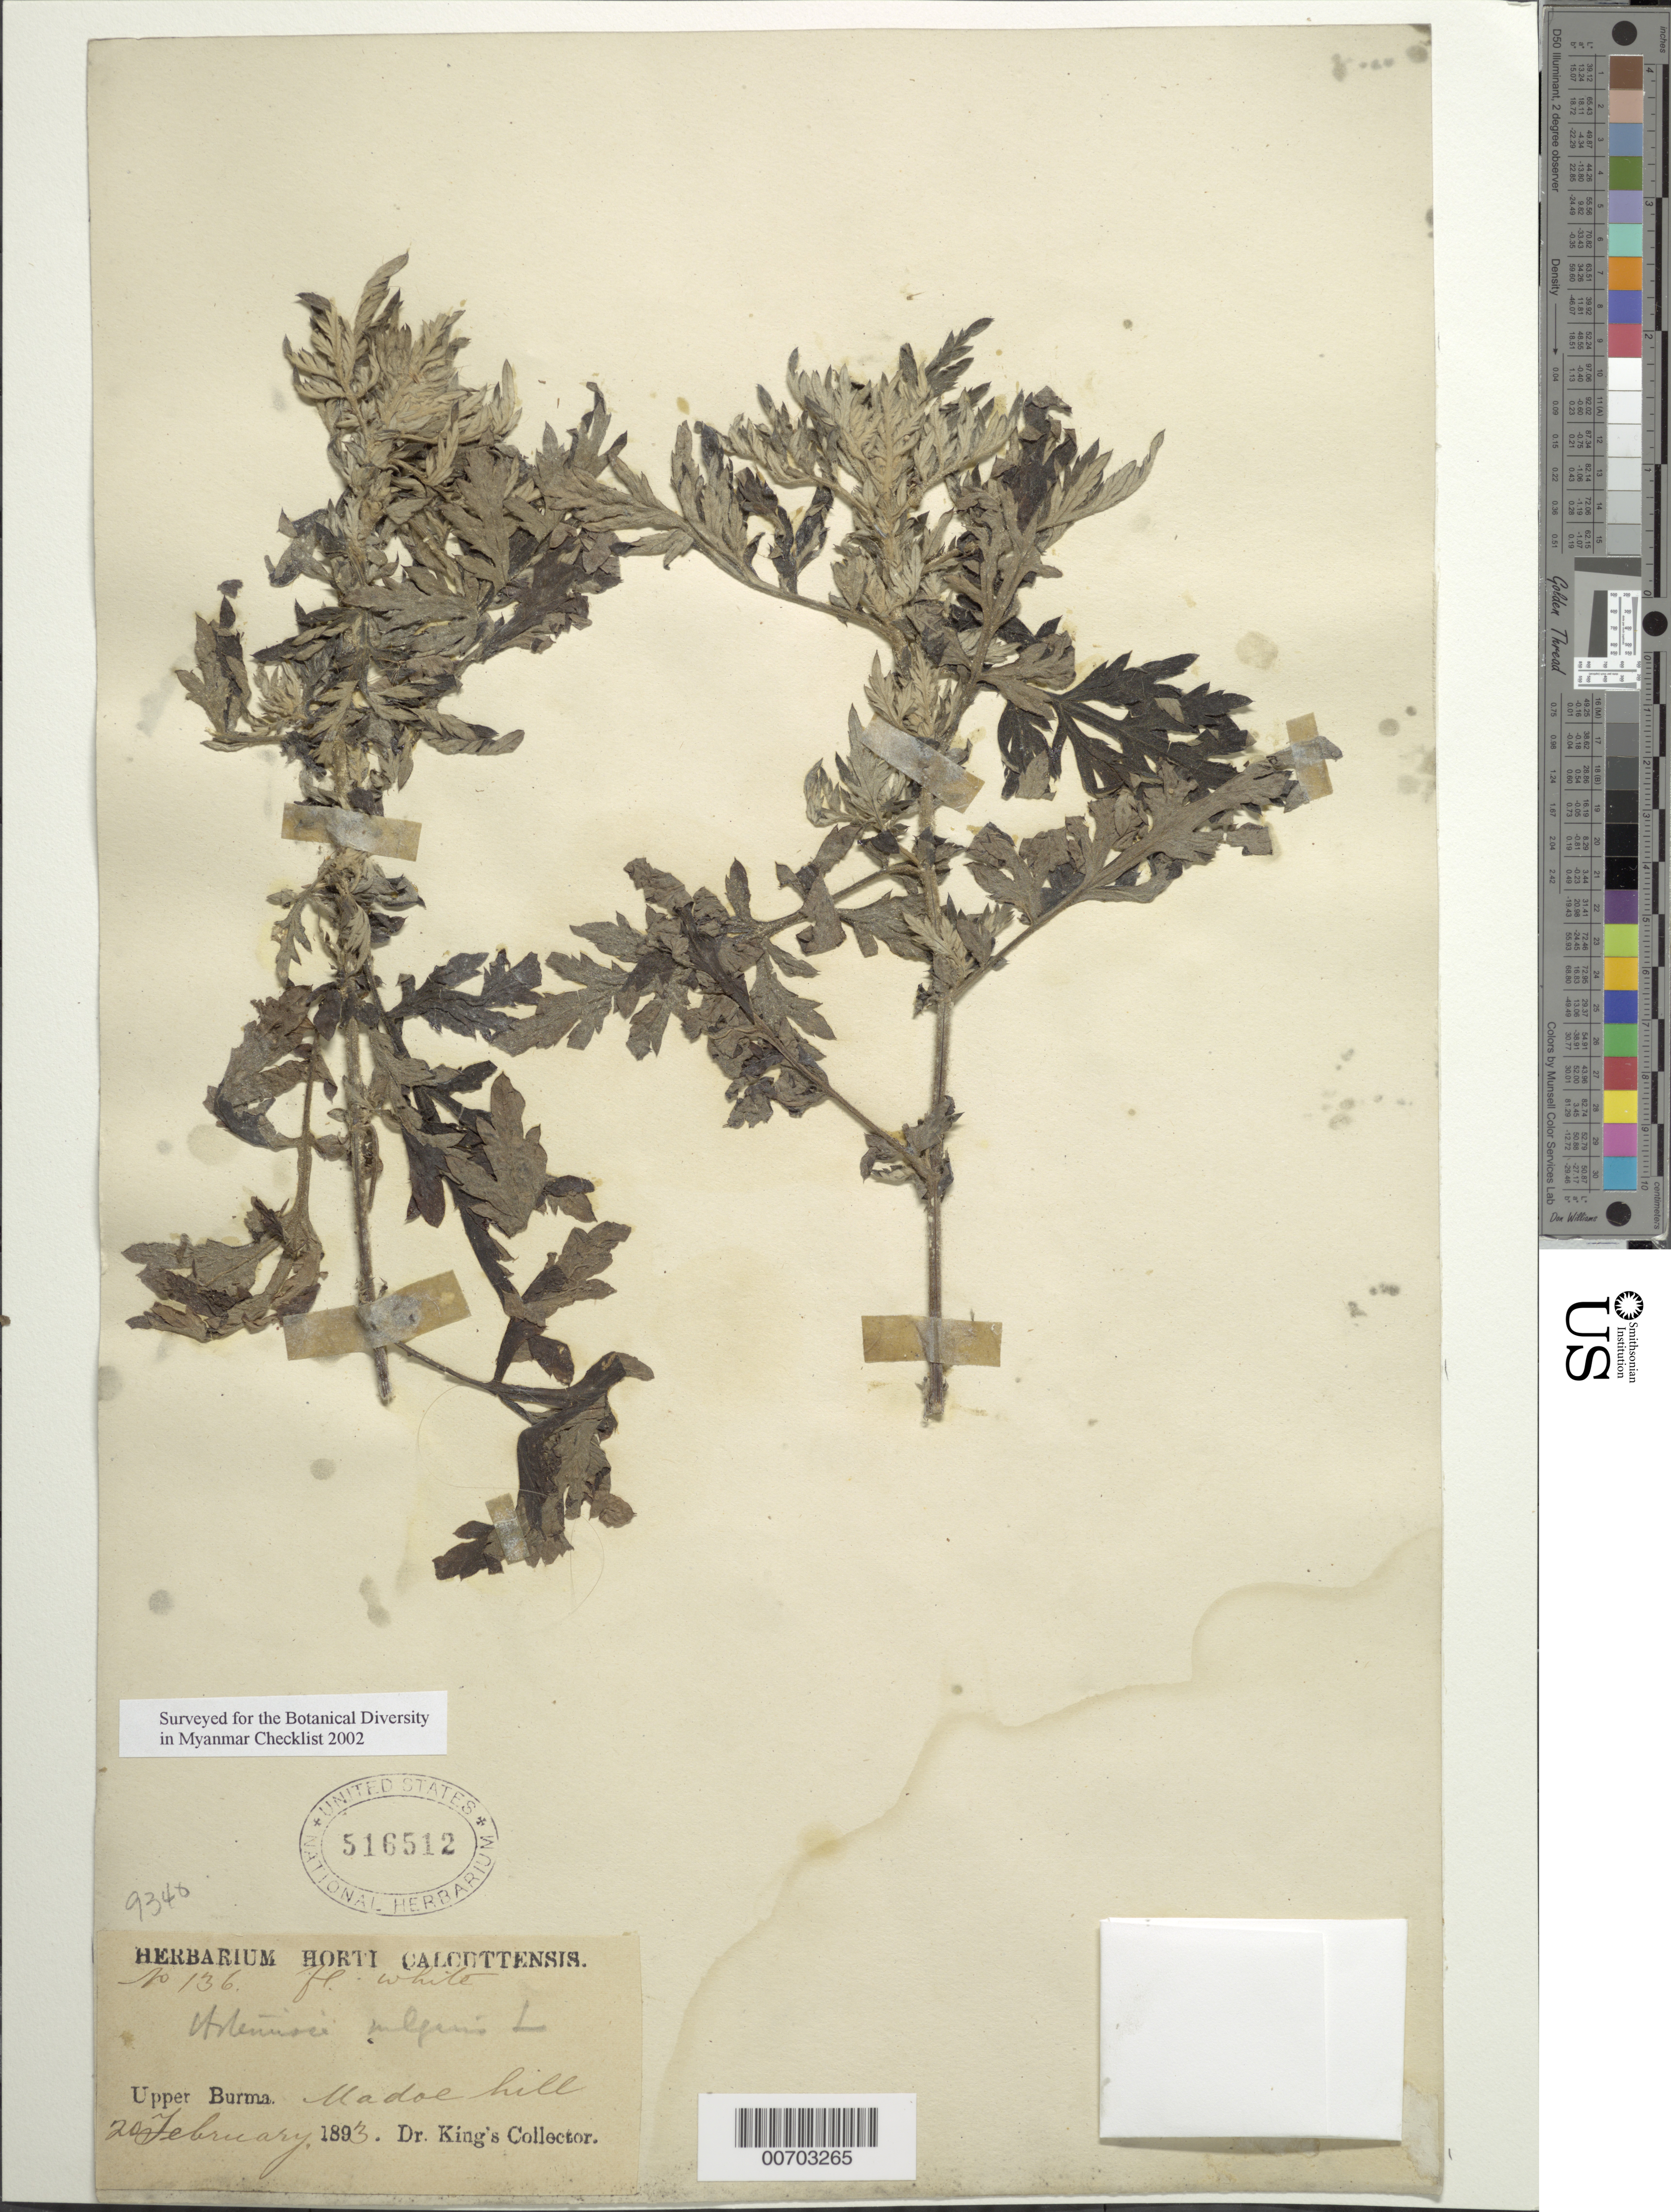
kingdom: Plantae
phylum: Tracheophyta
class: Magnoliopsida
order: Asterales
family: Asteraceae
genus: Artemisia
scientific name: Artemisia vulgaris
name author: L.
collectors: King, Dr.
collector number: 136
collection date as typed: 20 Feb 1893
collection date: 1893-02-20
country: Myanmar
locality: Madow Hill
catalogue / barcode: US 516512